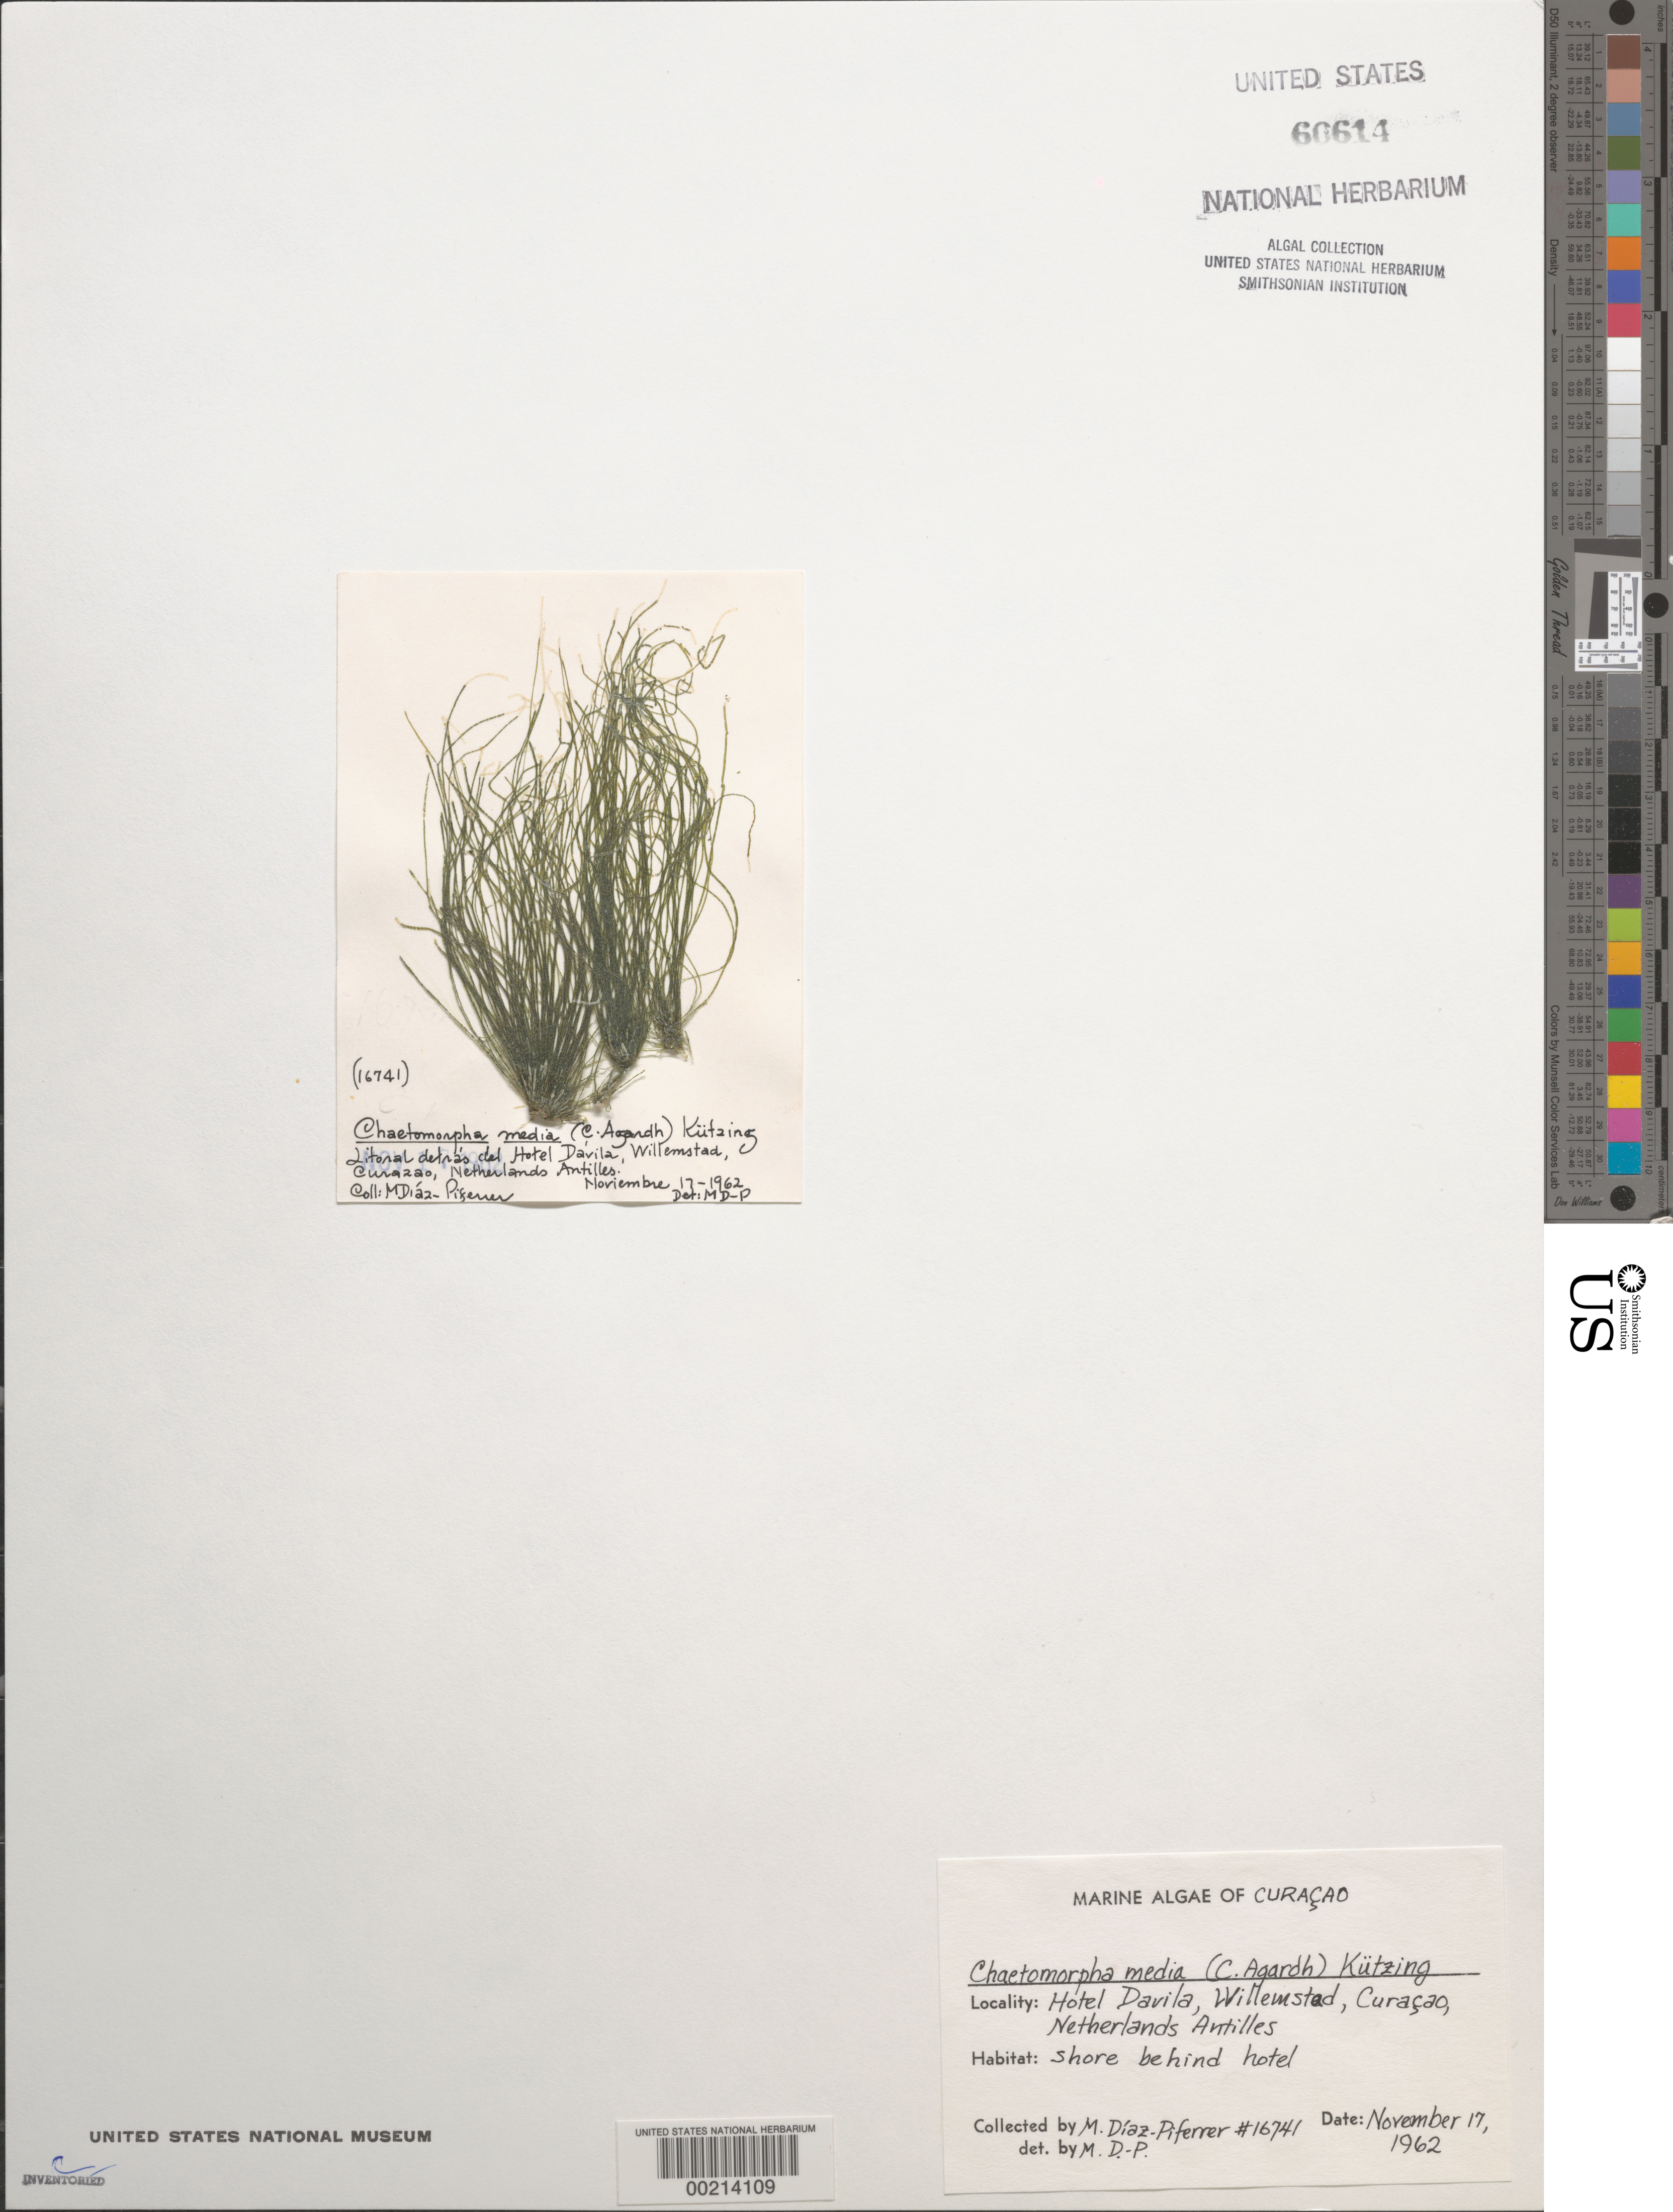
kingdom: Plantae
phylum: Chlorophyta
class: Ulvophyceae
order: Cladophorales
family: Cladophoraceae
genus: Chaetomorpha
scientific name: Chaetomorpha melagonium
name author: (F. Weber & D. Mohr) Kützing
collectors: M. Diaz-Piferrer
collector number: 16741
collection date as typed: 07 Nov 1962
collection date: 1962-11-07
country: Curaçao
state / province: ABC Islands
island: Curaçao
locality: Hotel Davila, Willemstad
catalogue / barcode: US 60614